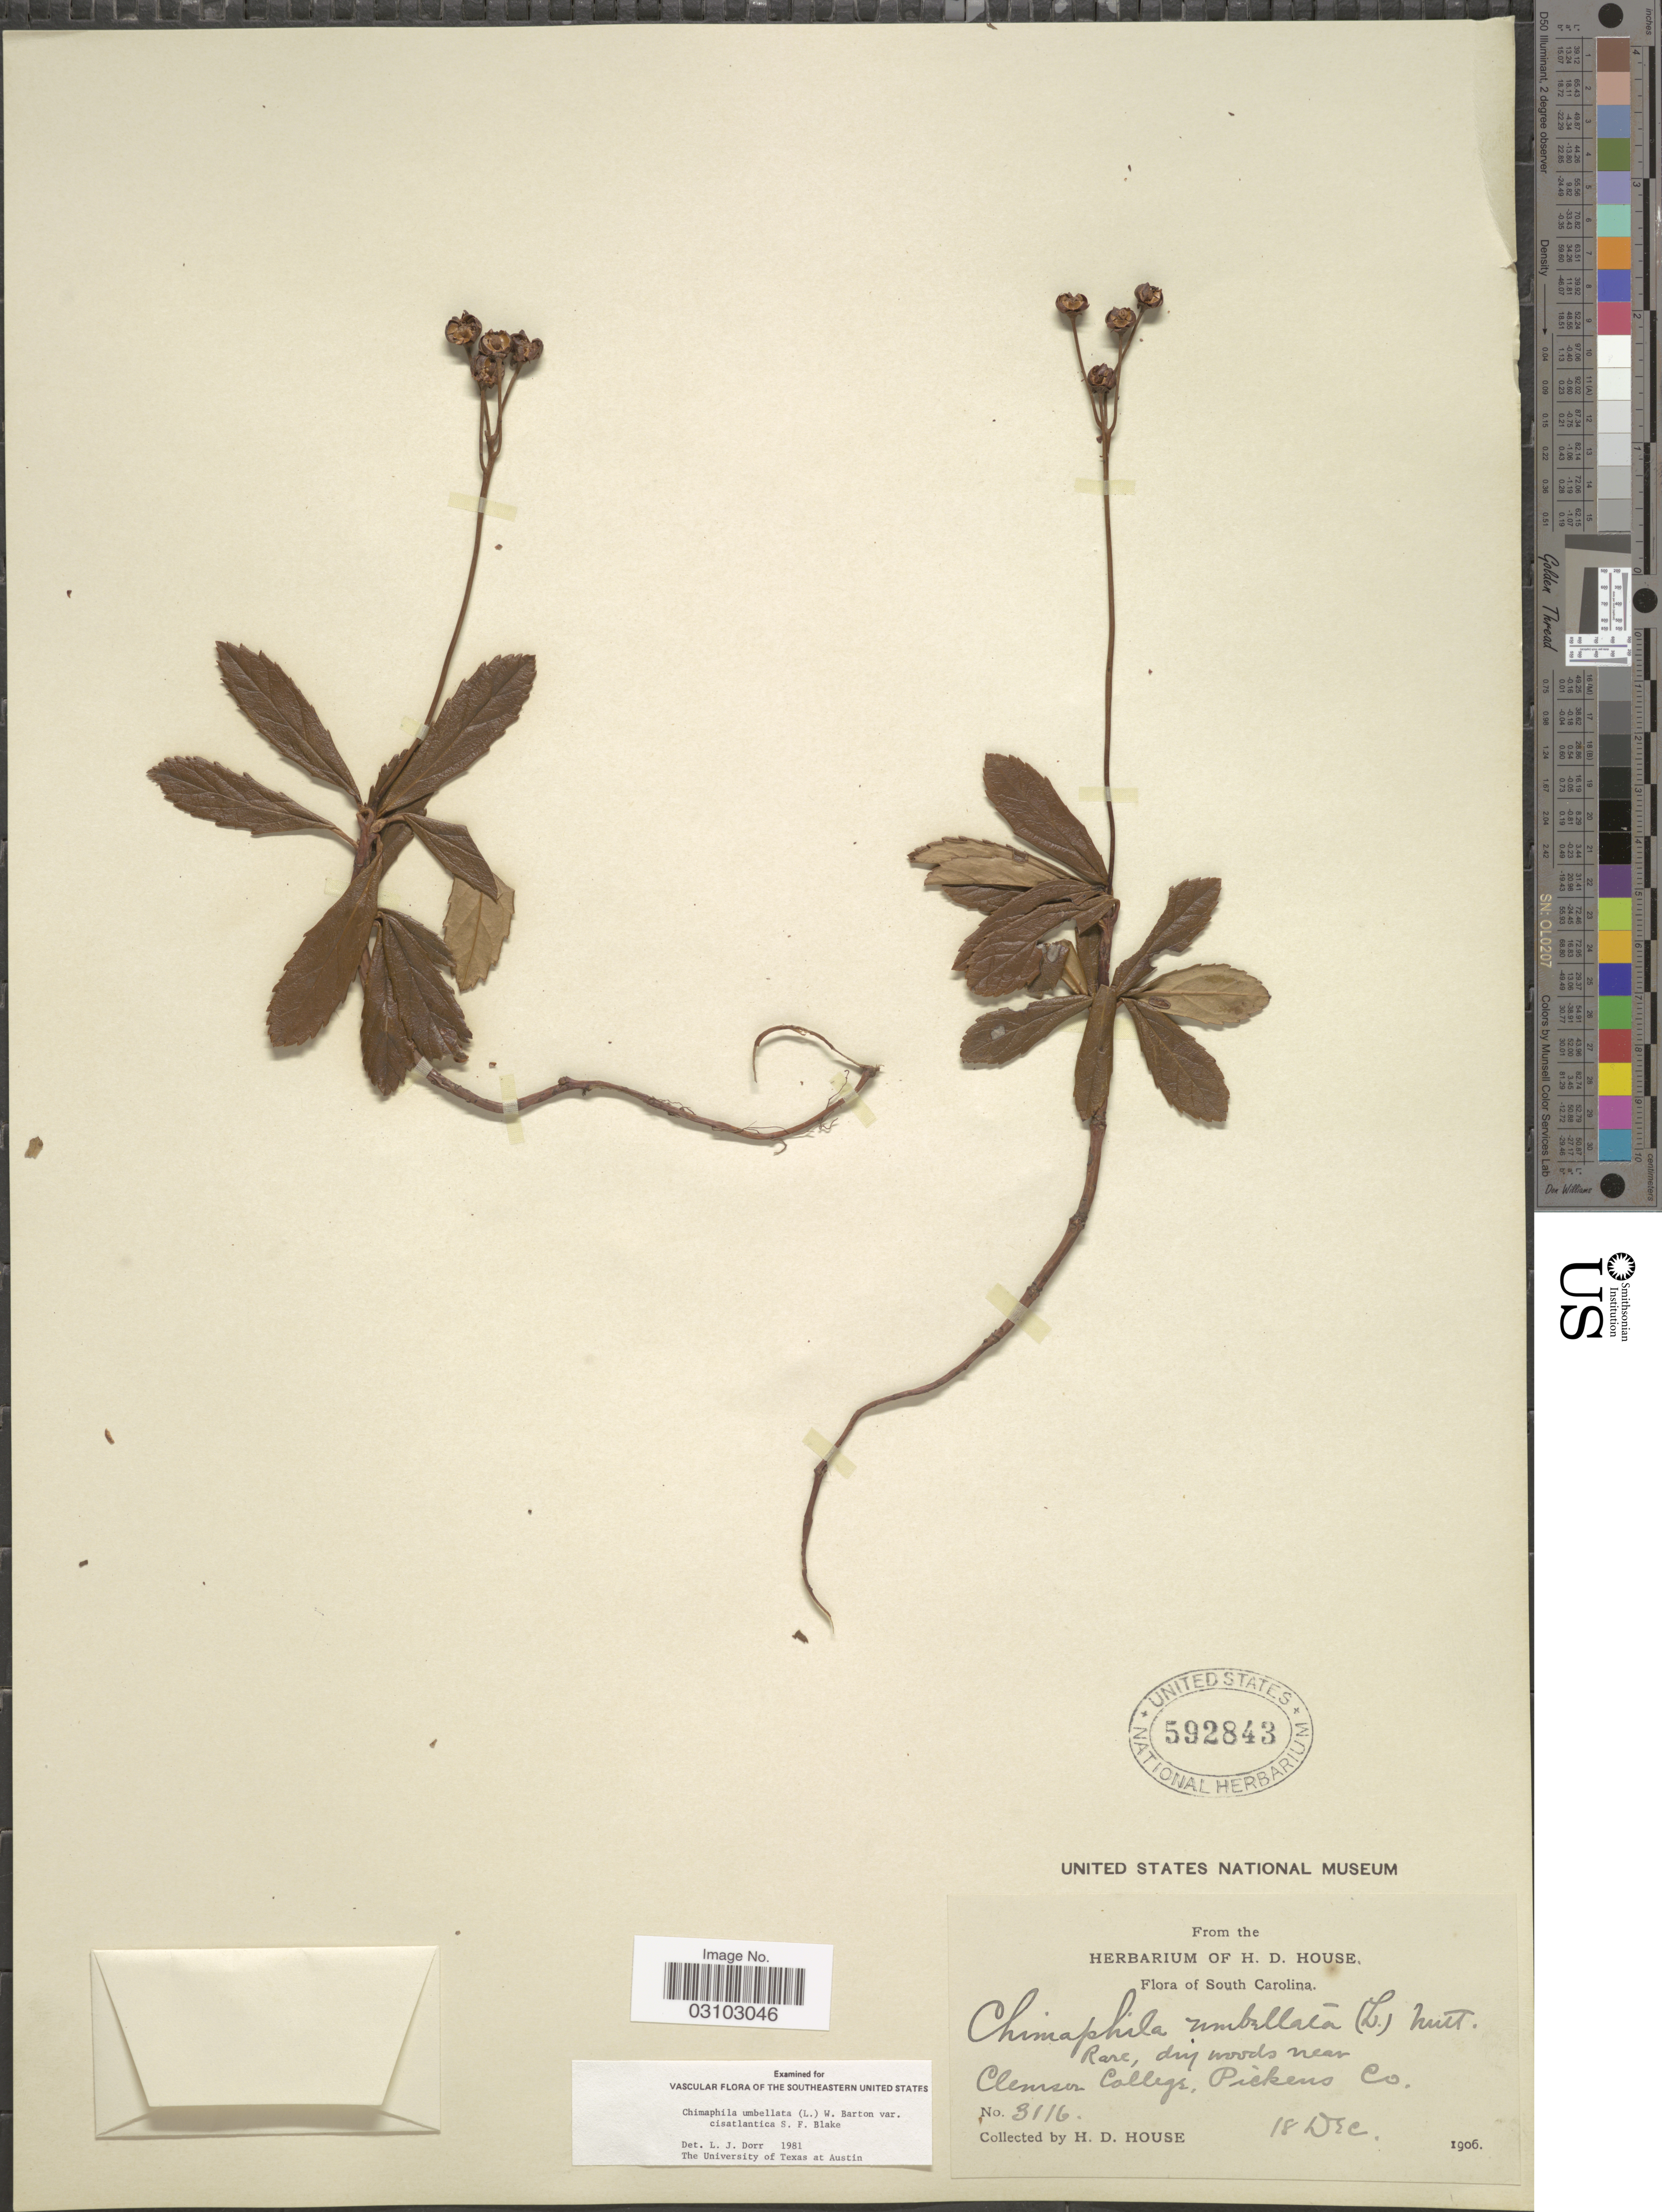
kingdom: Plantae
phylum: Tracheophyta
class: Magnoliopsida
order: Ericales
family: Ericaceae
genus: Chimaphila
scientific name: Chimaphila umbellata subsp. cisatlantica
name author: (S.F. Blake) Hultén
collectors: H. D. House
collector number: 3116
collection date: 1906-12-18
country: United States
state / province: South Carolina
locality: Clemson College, Pickens Co.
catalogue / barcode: US 592843